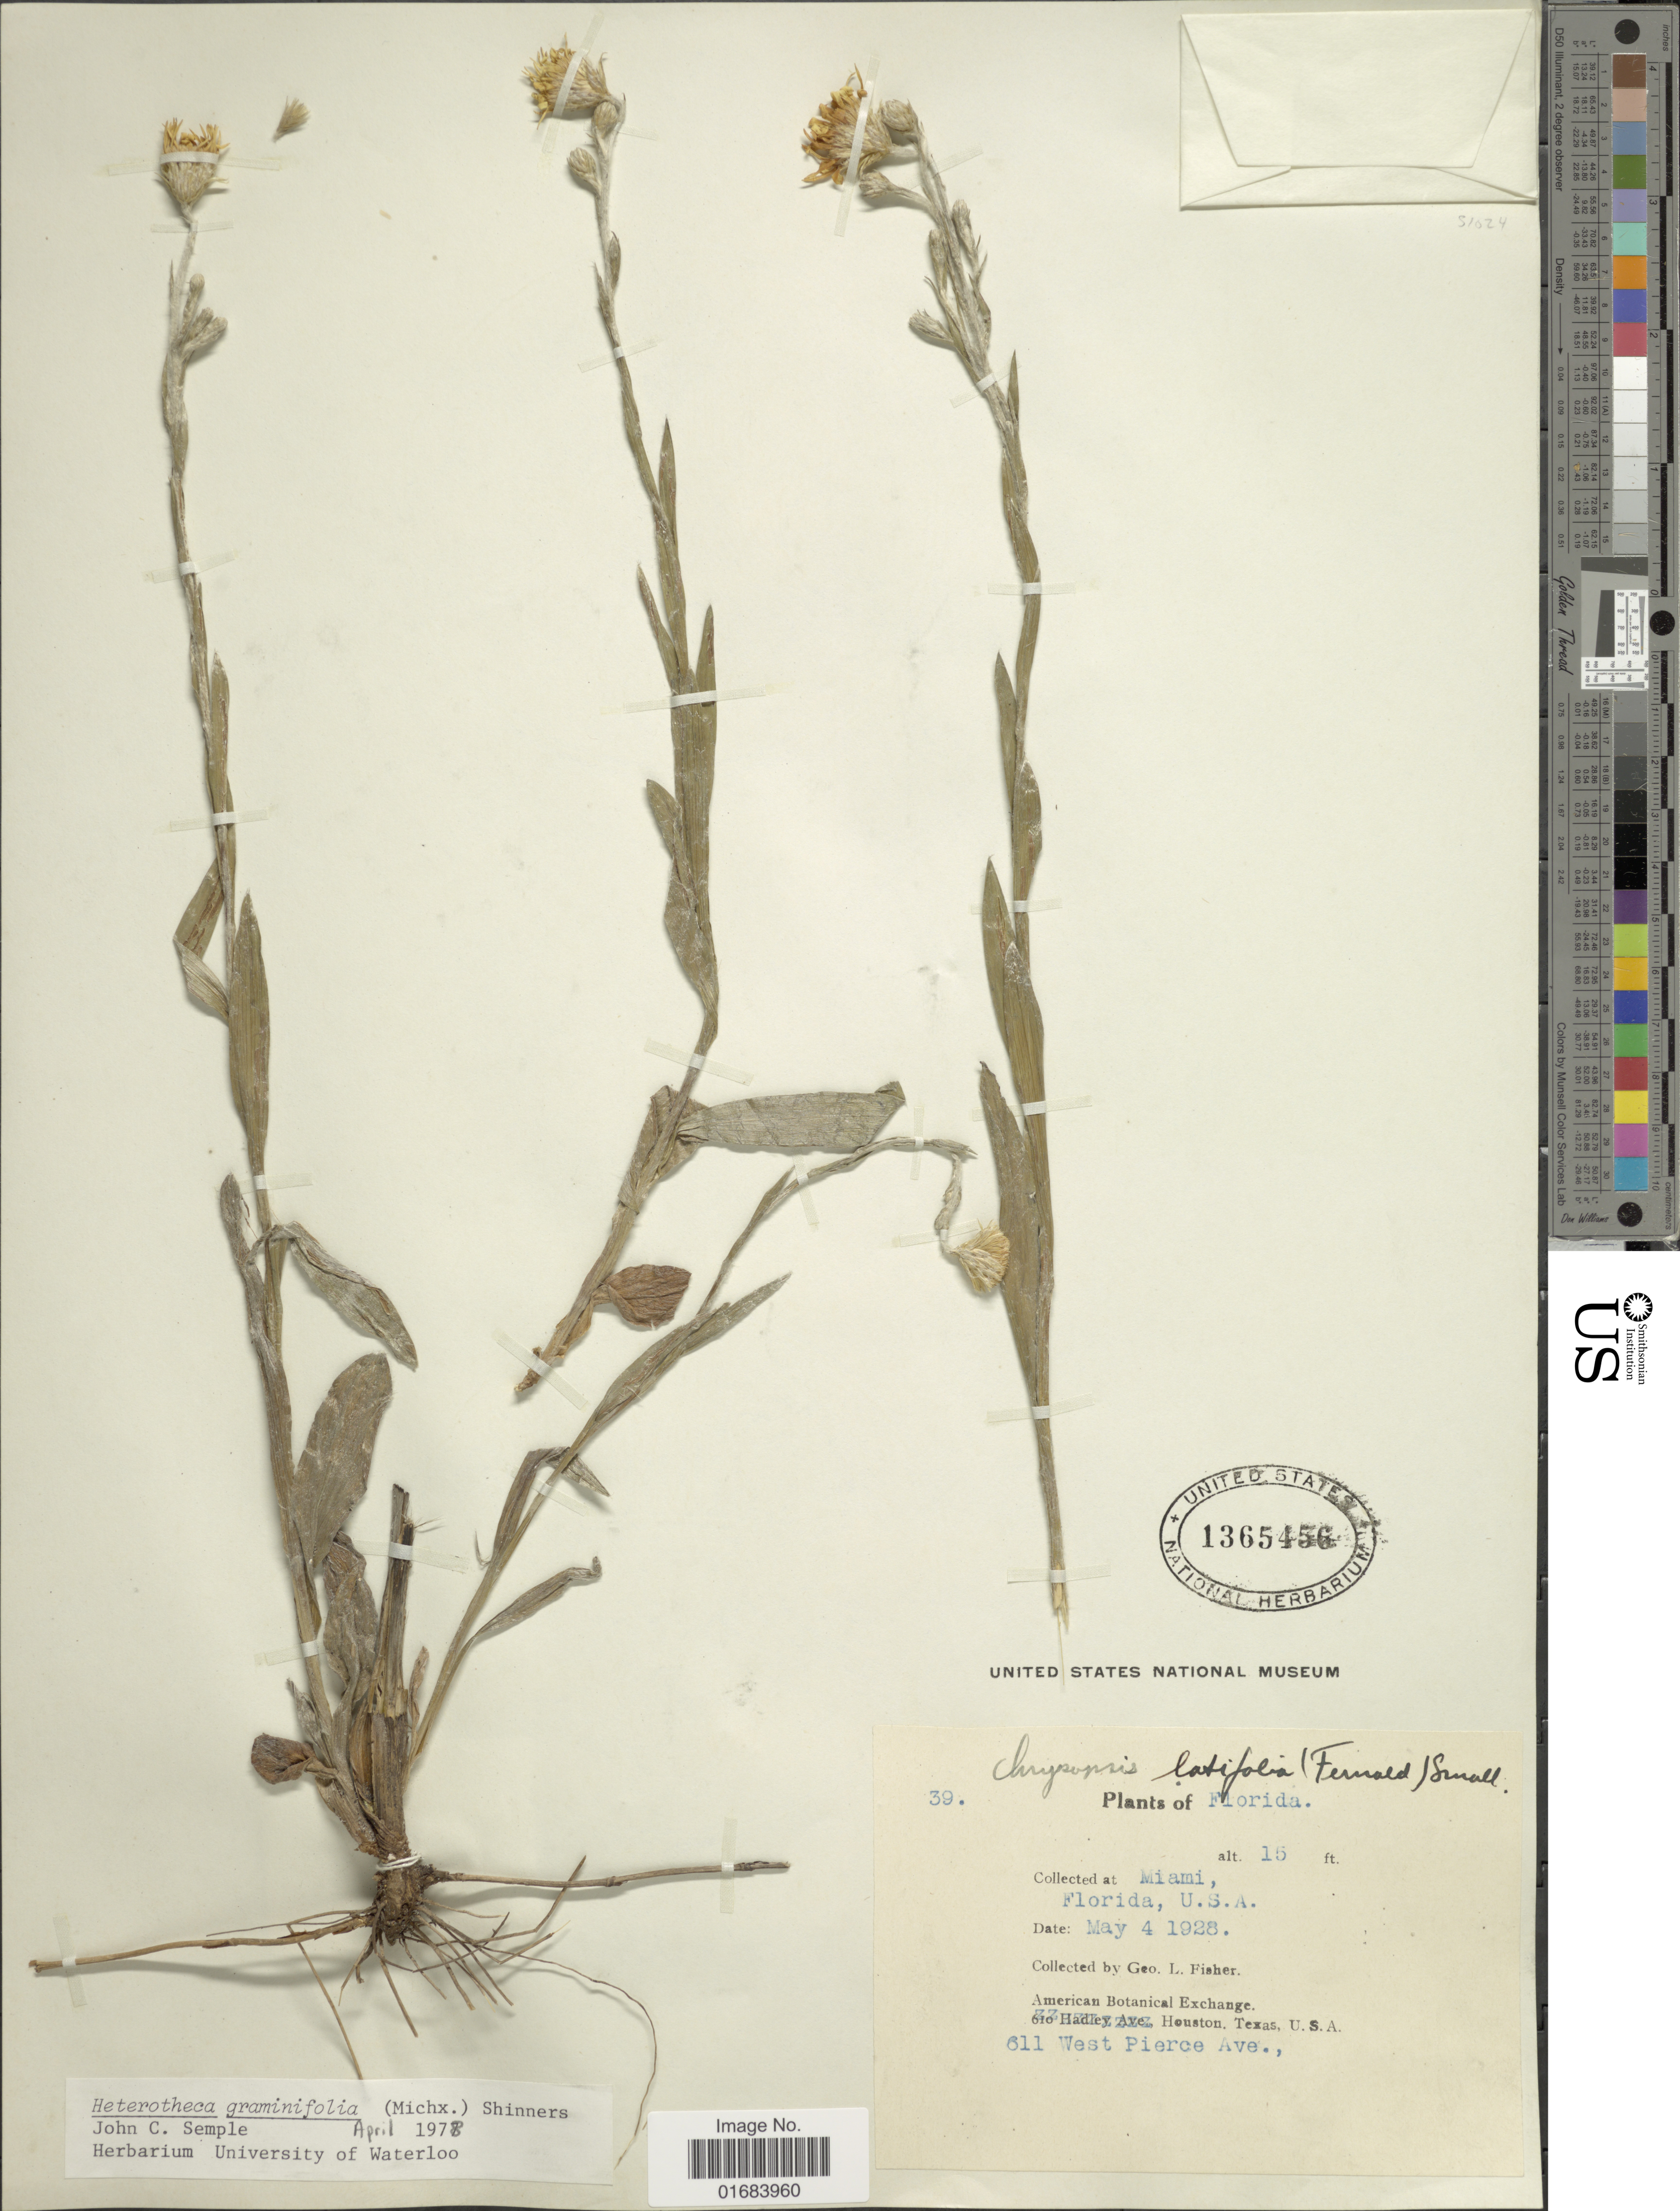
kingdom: Plantae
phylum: Tracheophyta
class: Magnoliopsida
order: Asterales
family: Asteraceae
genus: Pityopsis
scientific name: Pityopsis graminifolia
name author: (Michx.) Nutt.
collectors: G. L. Fisher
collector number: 39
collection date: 1928-05-04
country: United States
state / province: Florida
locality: Maimi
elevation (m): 5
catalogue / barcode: US 1365456